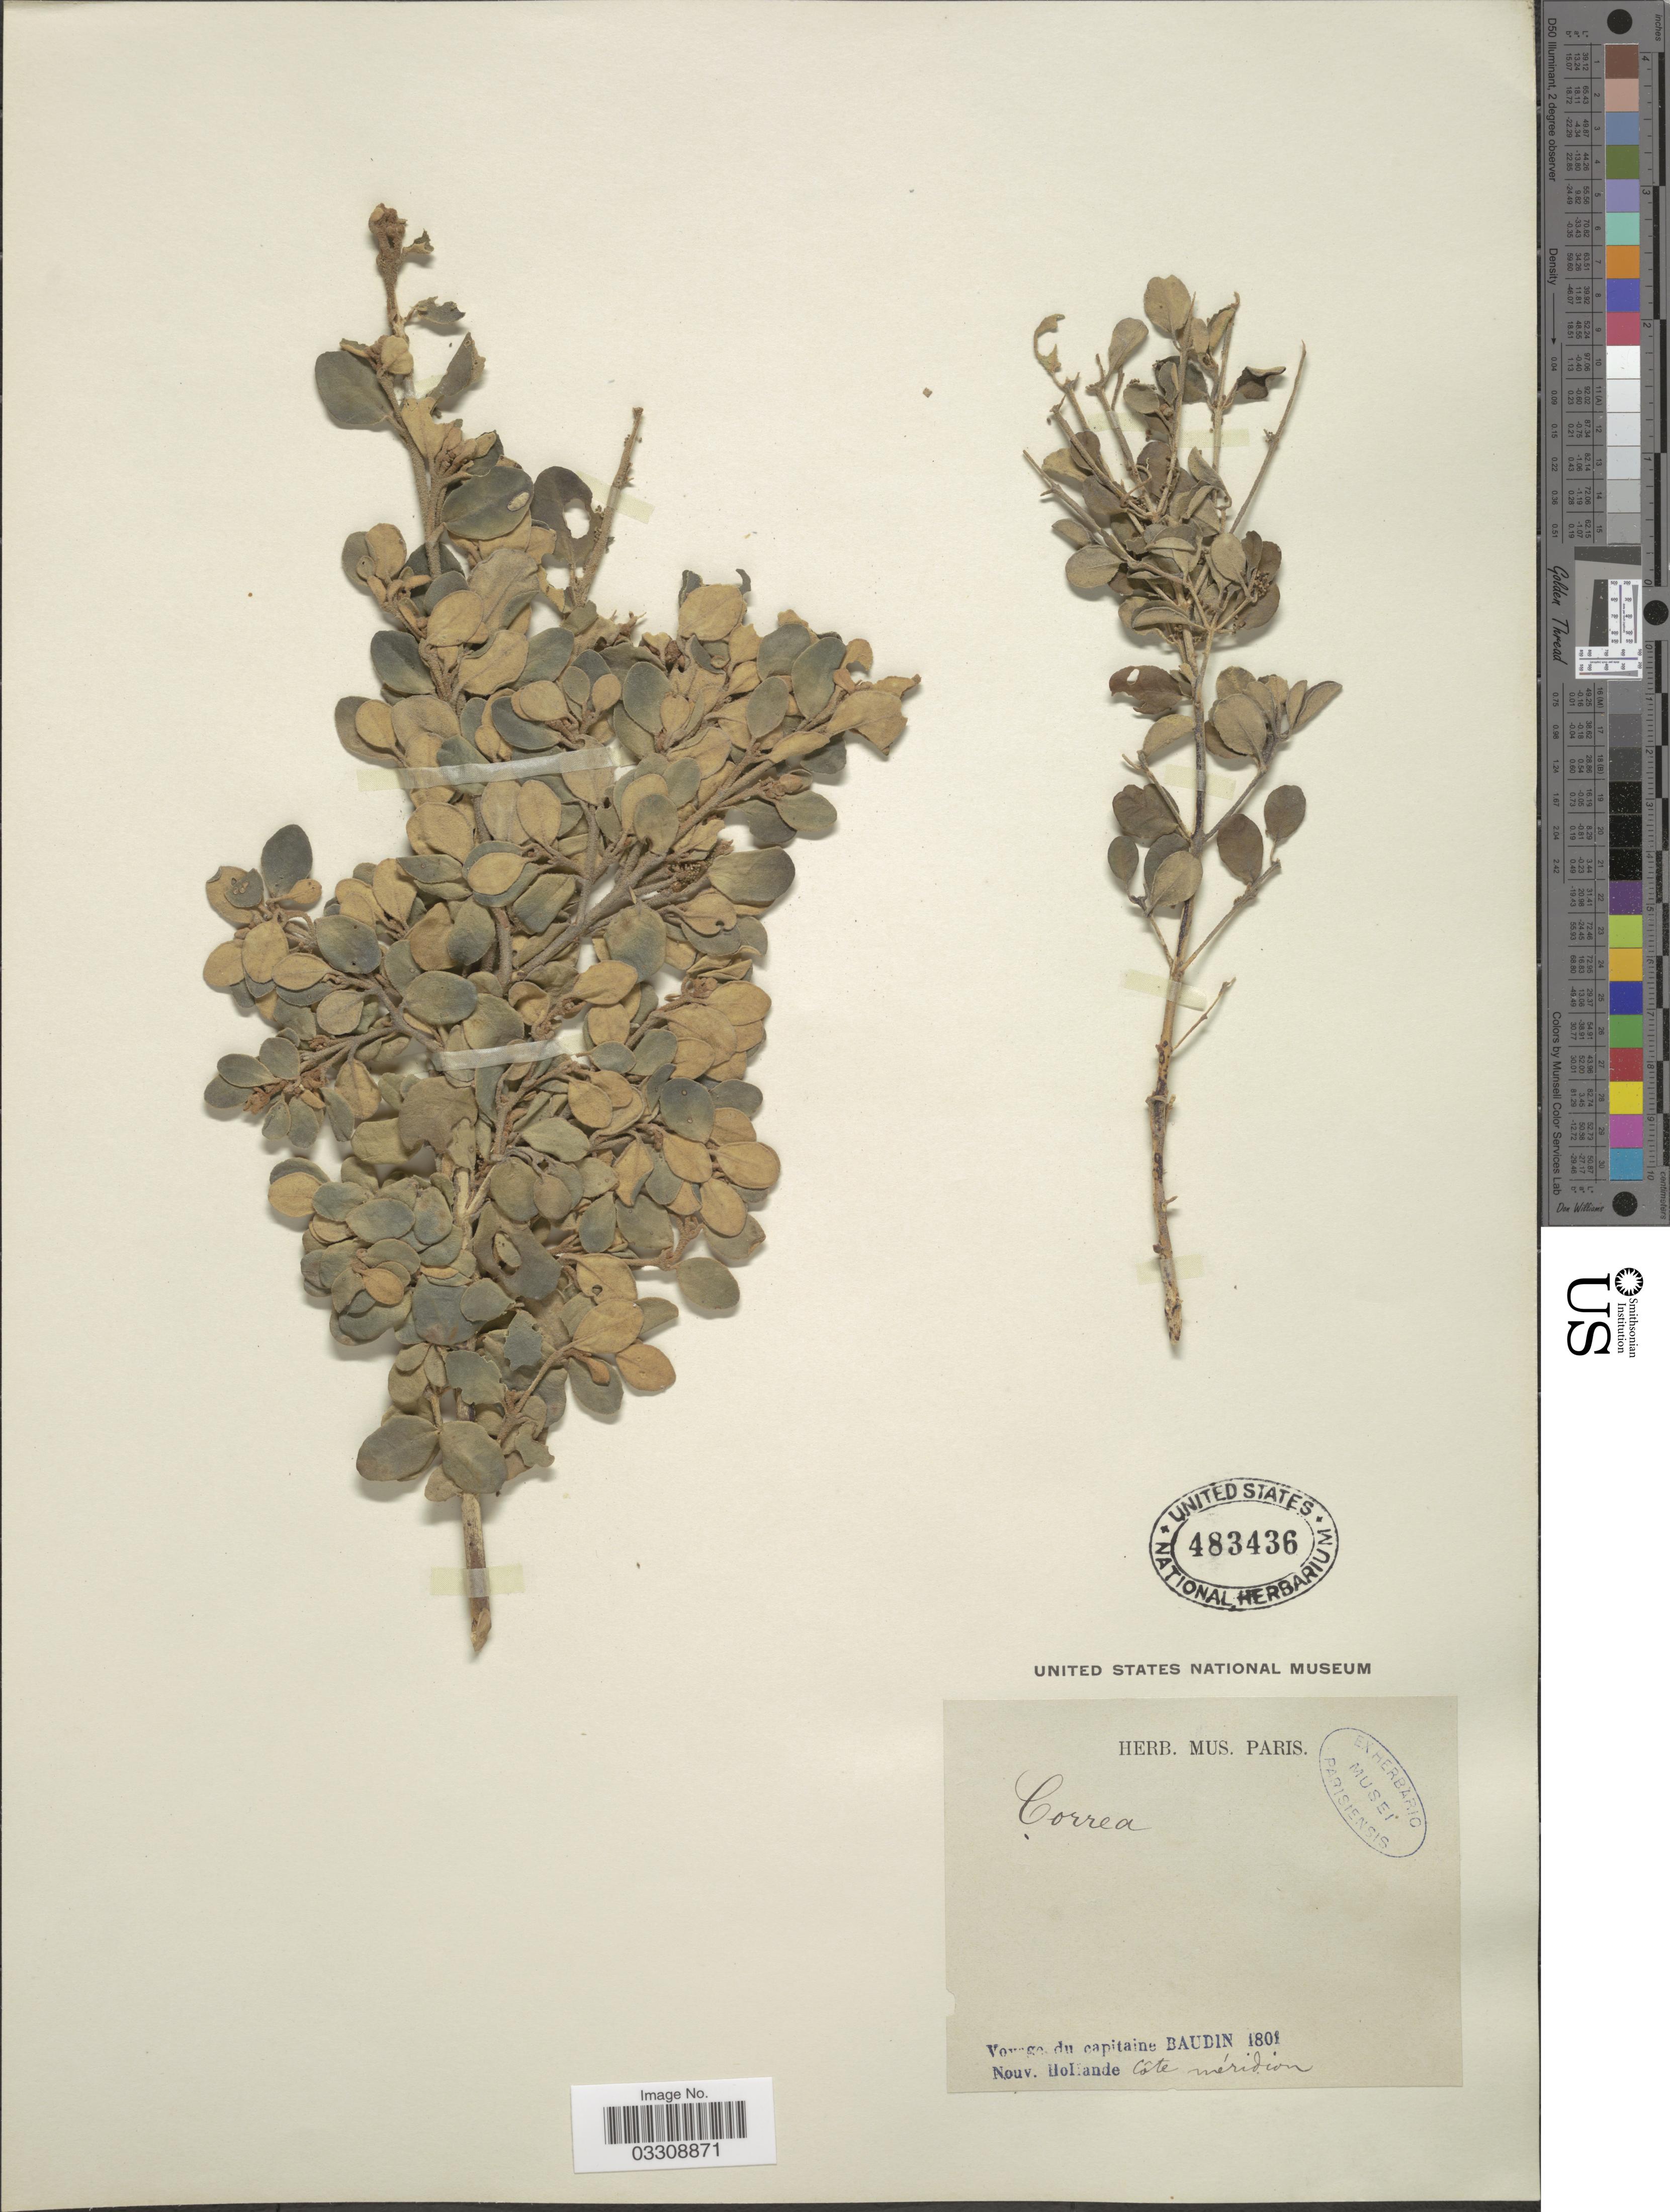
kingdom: Plantae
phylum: Tracheophyta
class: Magnoliopsida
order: Sapindales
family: Rutaceae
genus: Correa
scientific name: Correa sp.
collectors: T. Baudin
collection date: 1801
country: Australia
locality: Nouv. Hollande, Côte méridian.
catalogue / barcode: US 483436